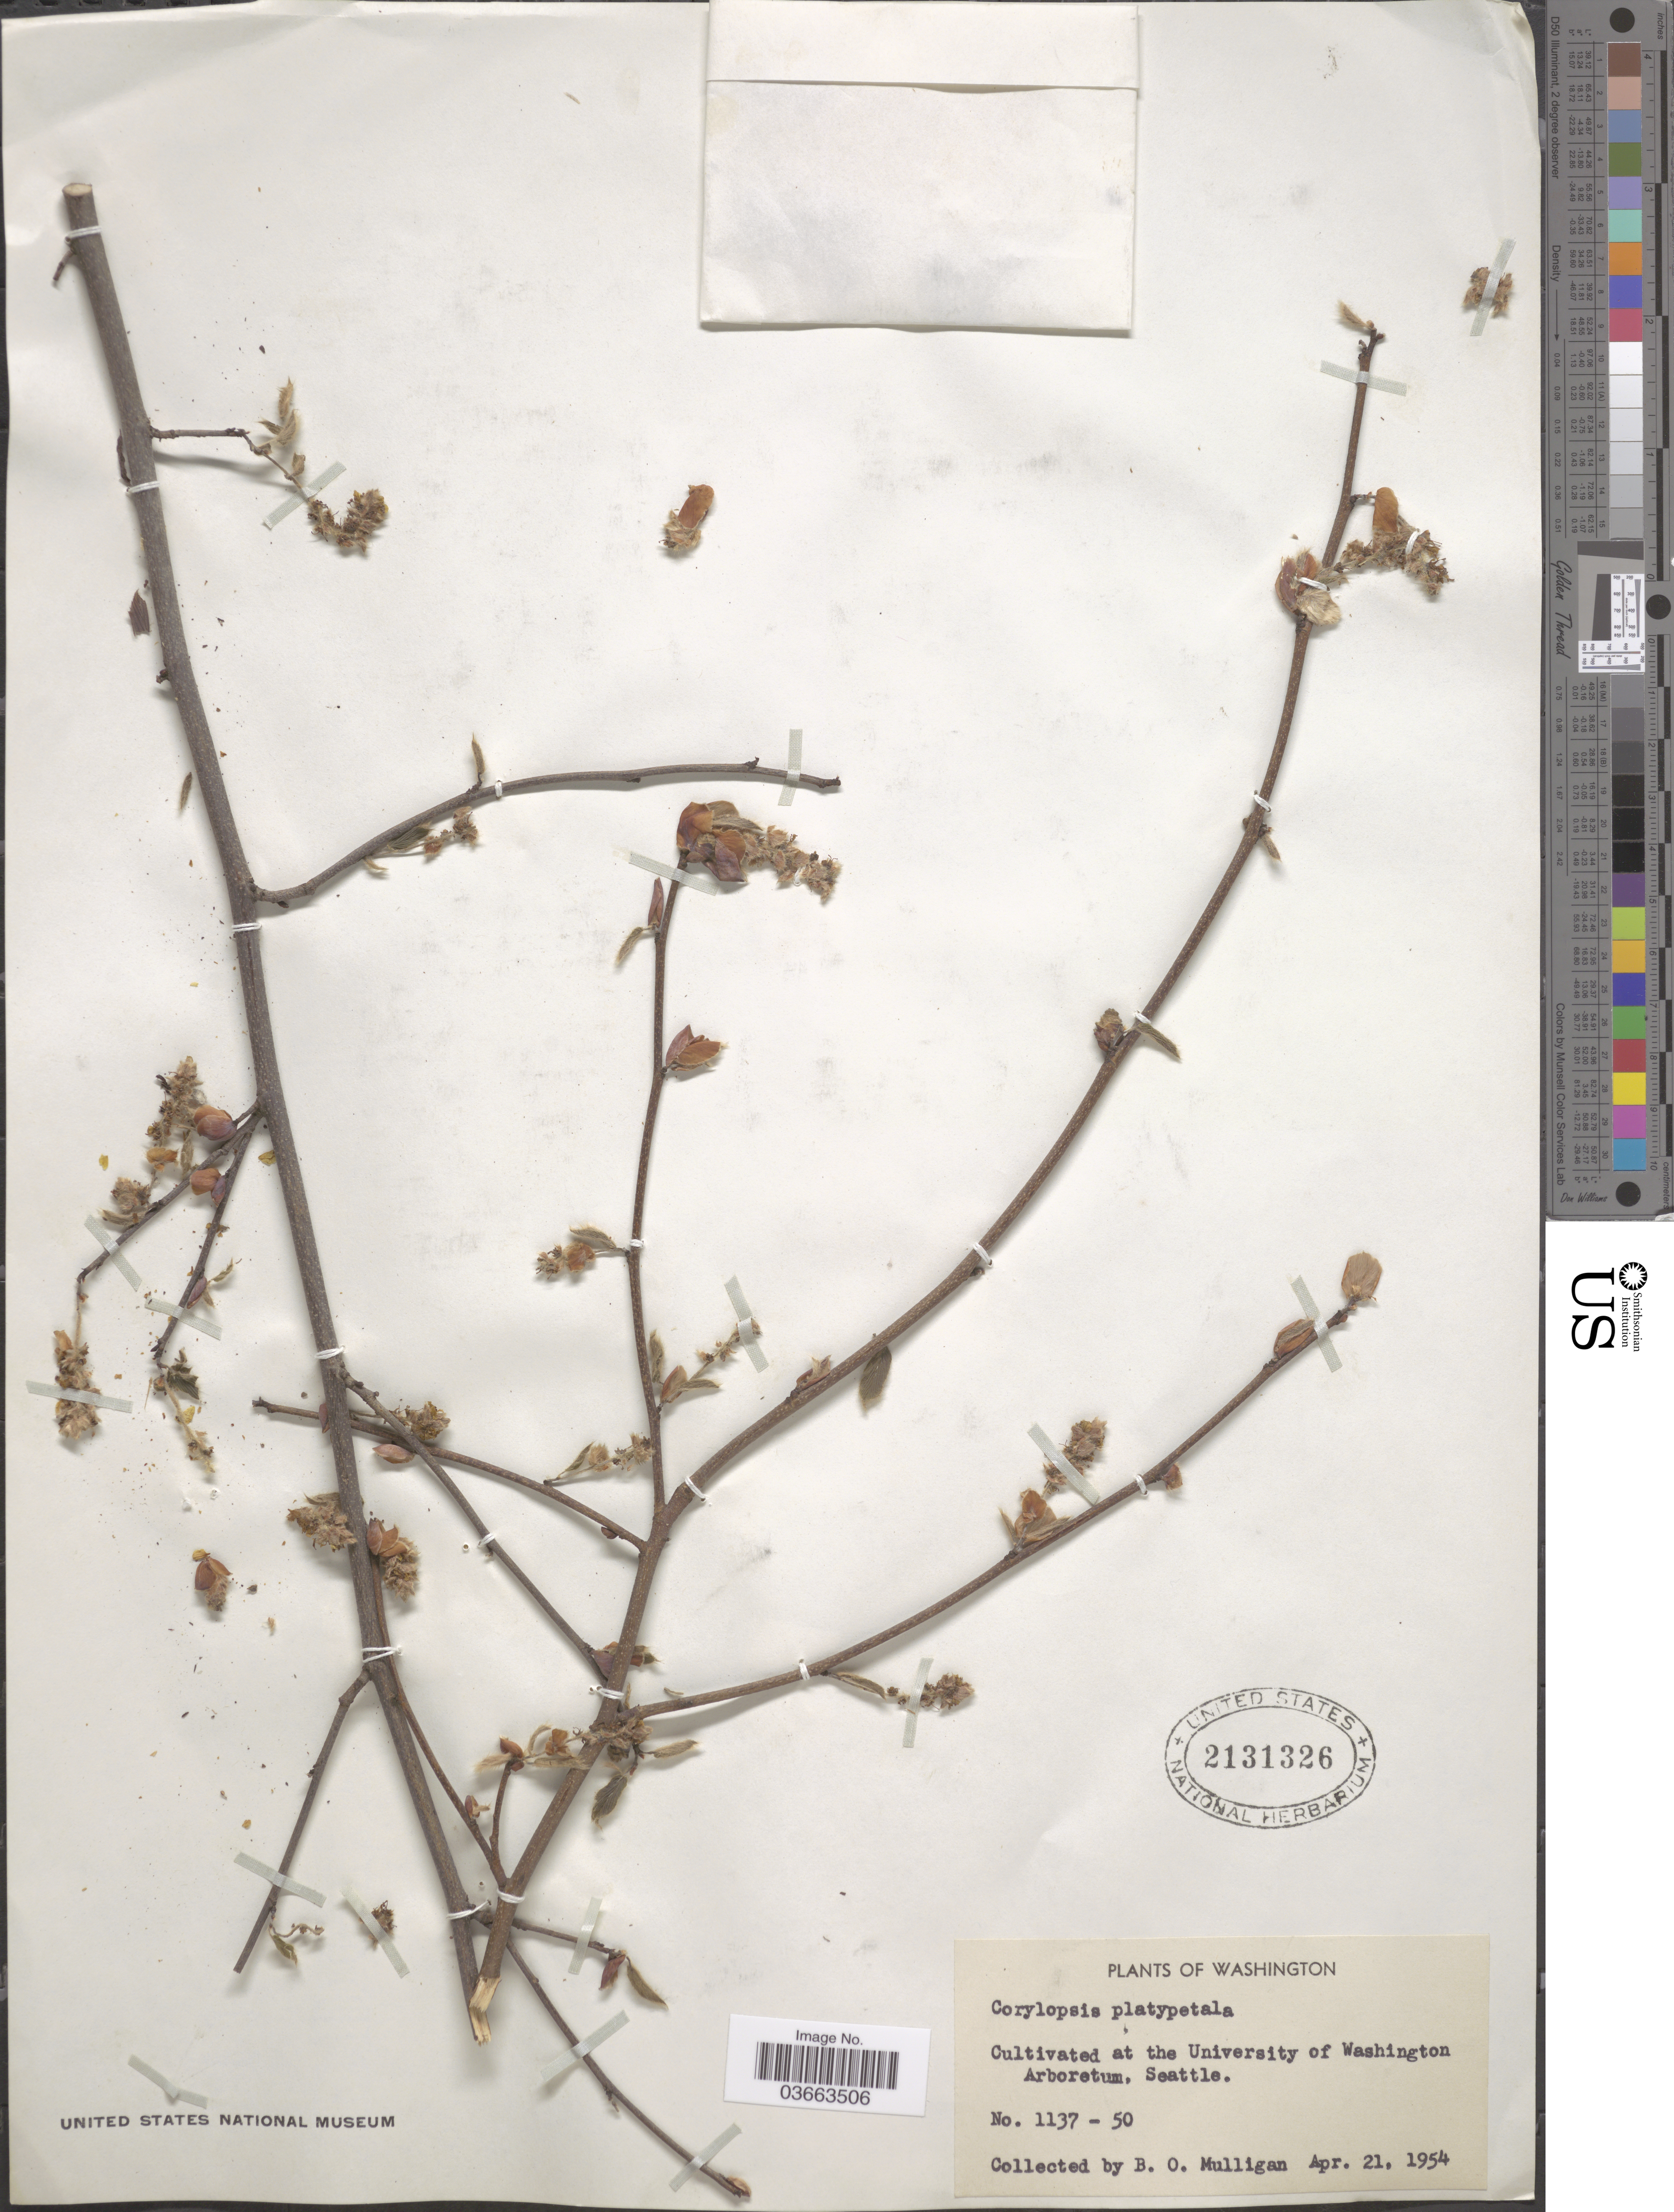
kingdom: Plantae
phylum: Tracheophyta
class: Magnoliopsida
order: Saxifragales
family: Hamamelidaceae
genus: Corylopsis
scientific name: Corylopsis platypetala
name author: Rehder & E.H. Wilson in Sarg.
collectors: B. Mulligan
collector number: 1137-50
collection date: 1954-04-21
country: United States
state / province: Washington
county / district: King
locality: University of Washington Arboretum, Seattle.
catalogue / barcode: US 2131326